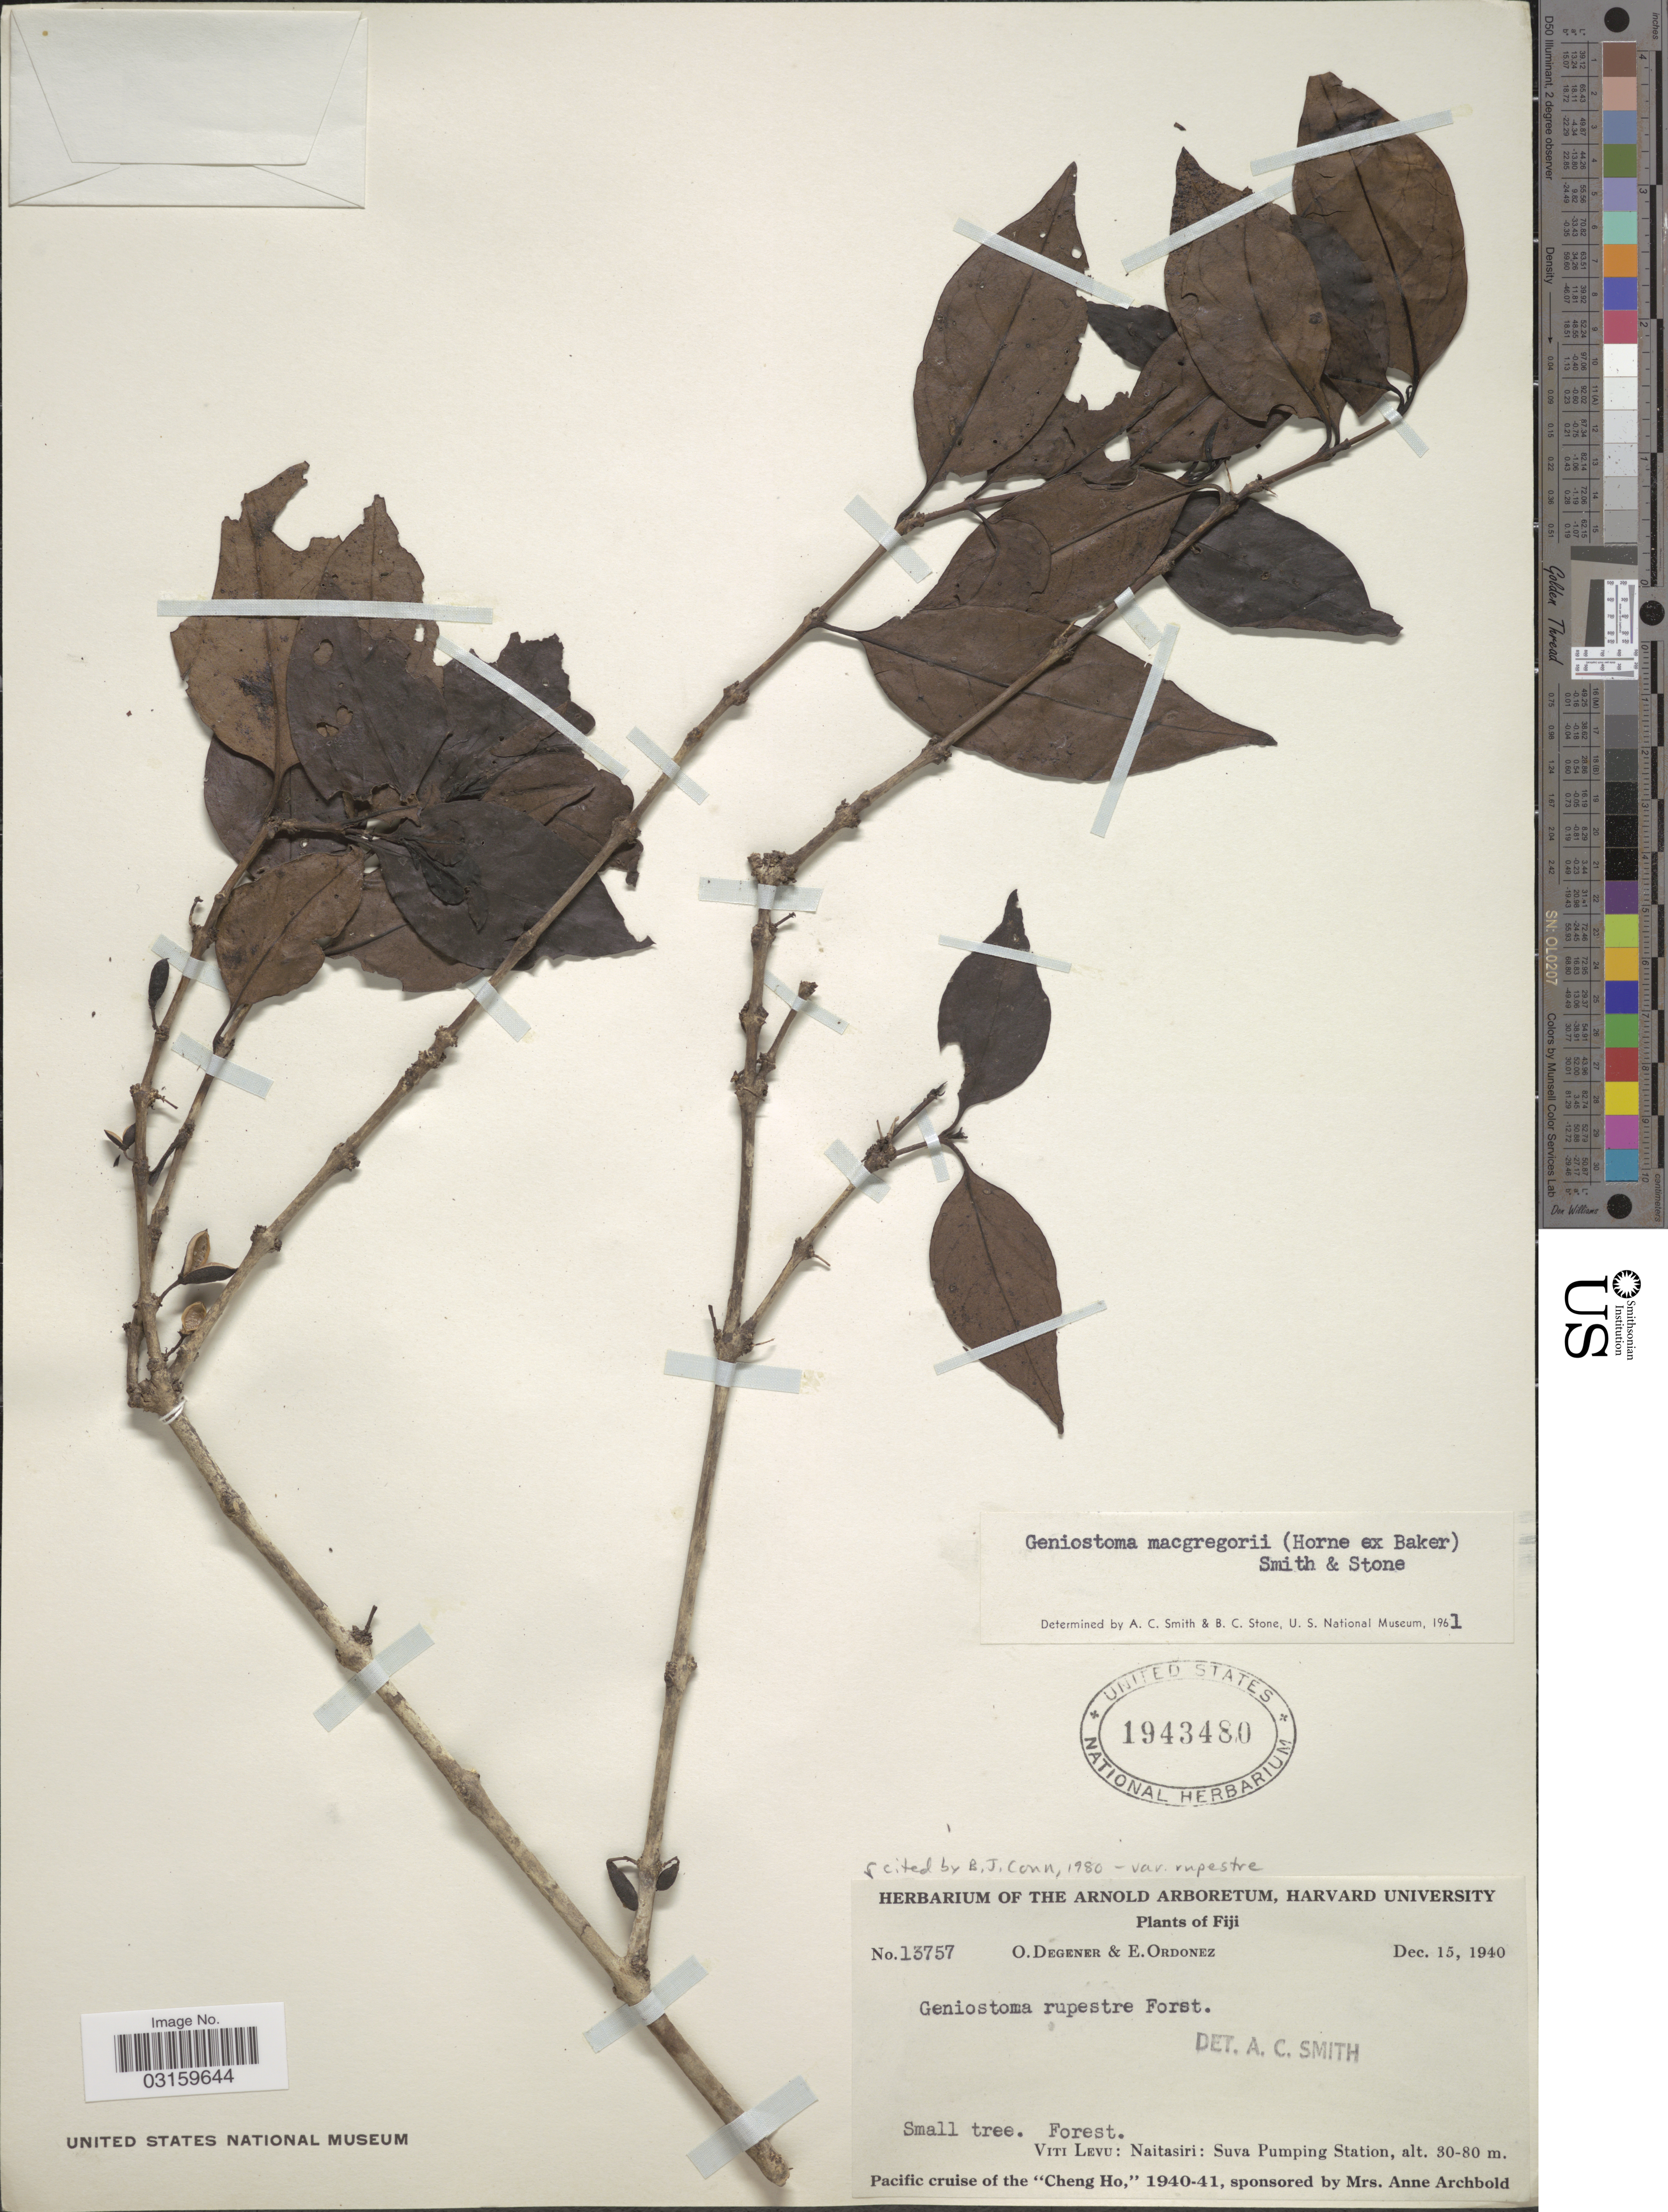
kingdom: Plantae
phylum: Tracheophyta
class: Magnoliopsida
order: Gentianales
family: Loganiaceae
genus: Geniostoma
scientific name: Geniostoma rupestre var. rupestre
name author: J.R. Forst. & G. Forst.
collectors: O. Degener & E. Ordonez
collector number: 13757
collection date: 1940-12-15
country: Fiji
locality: Viti Levu: Naitasiri: Suva Pumping Station.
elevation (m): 30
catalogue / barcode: US 1943480